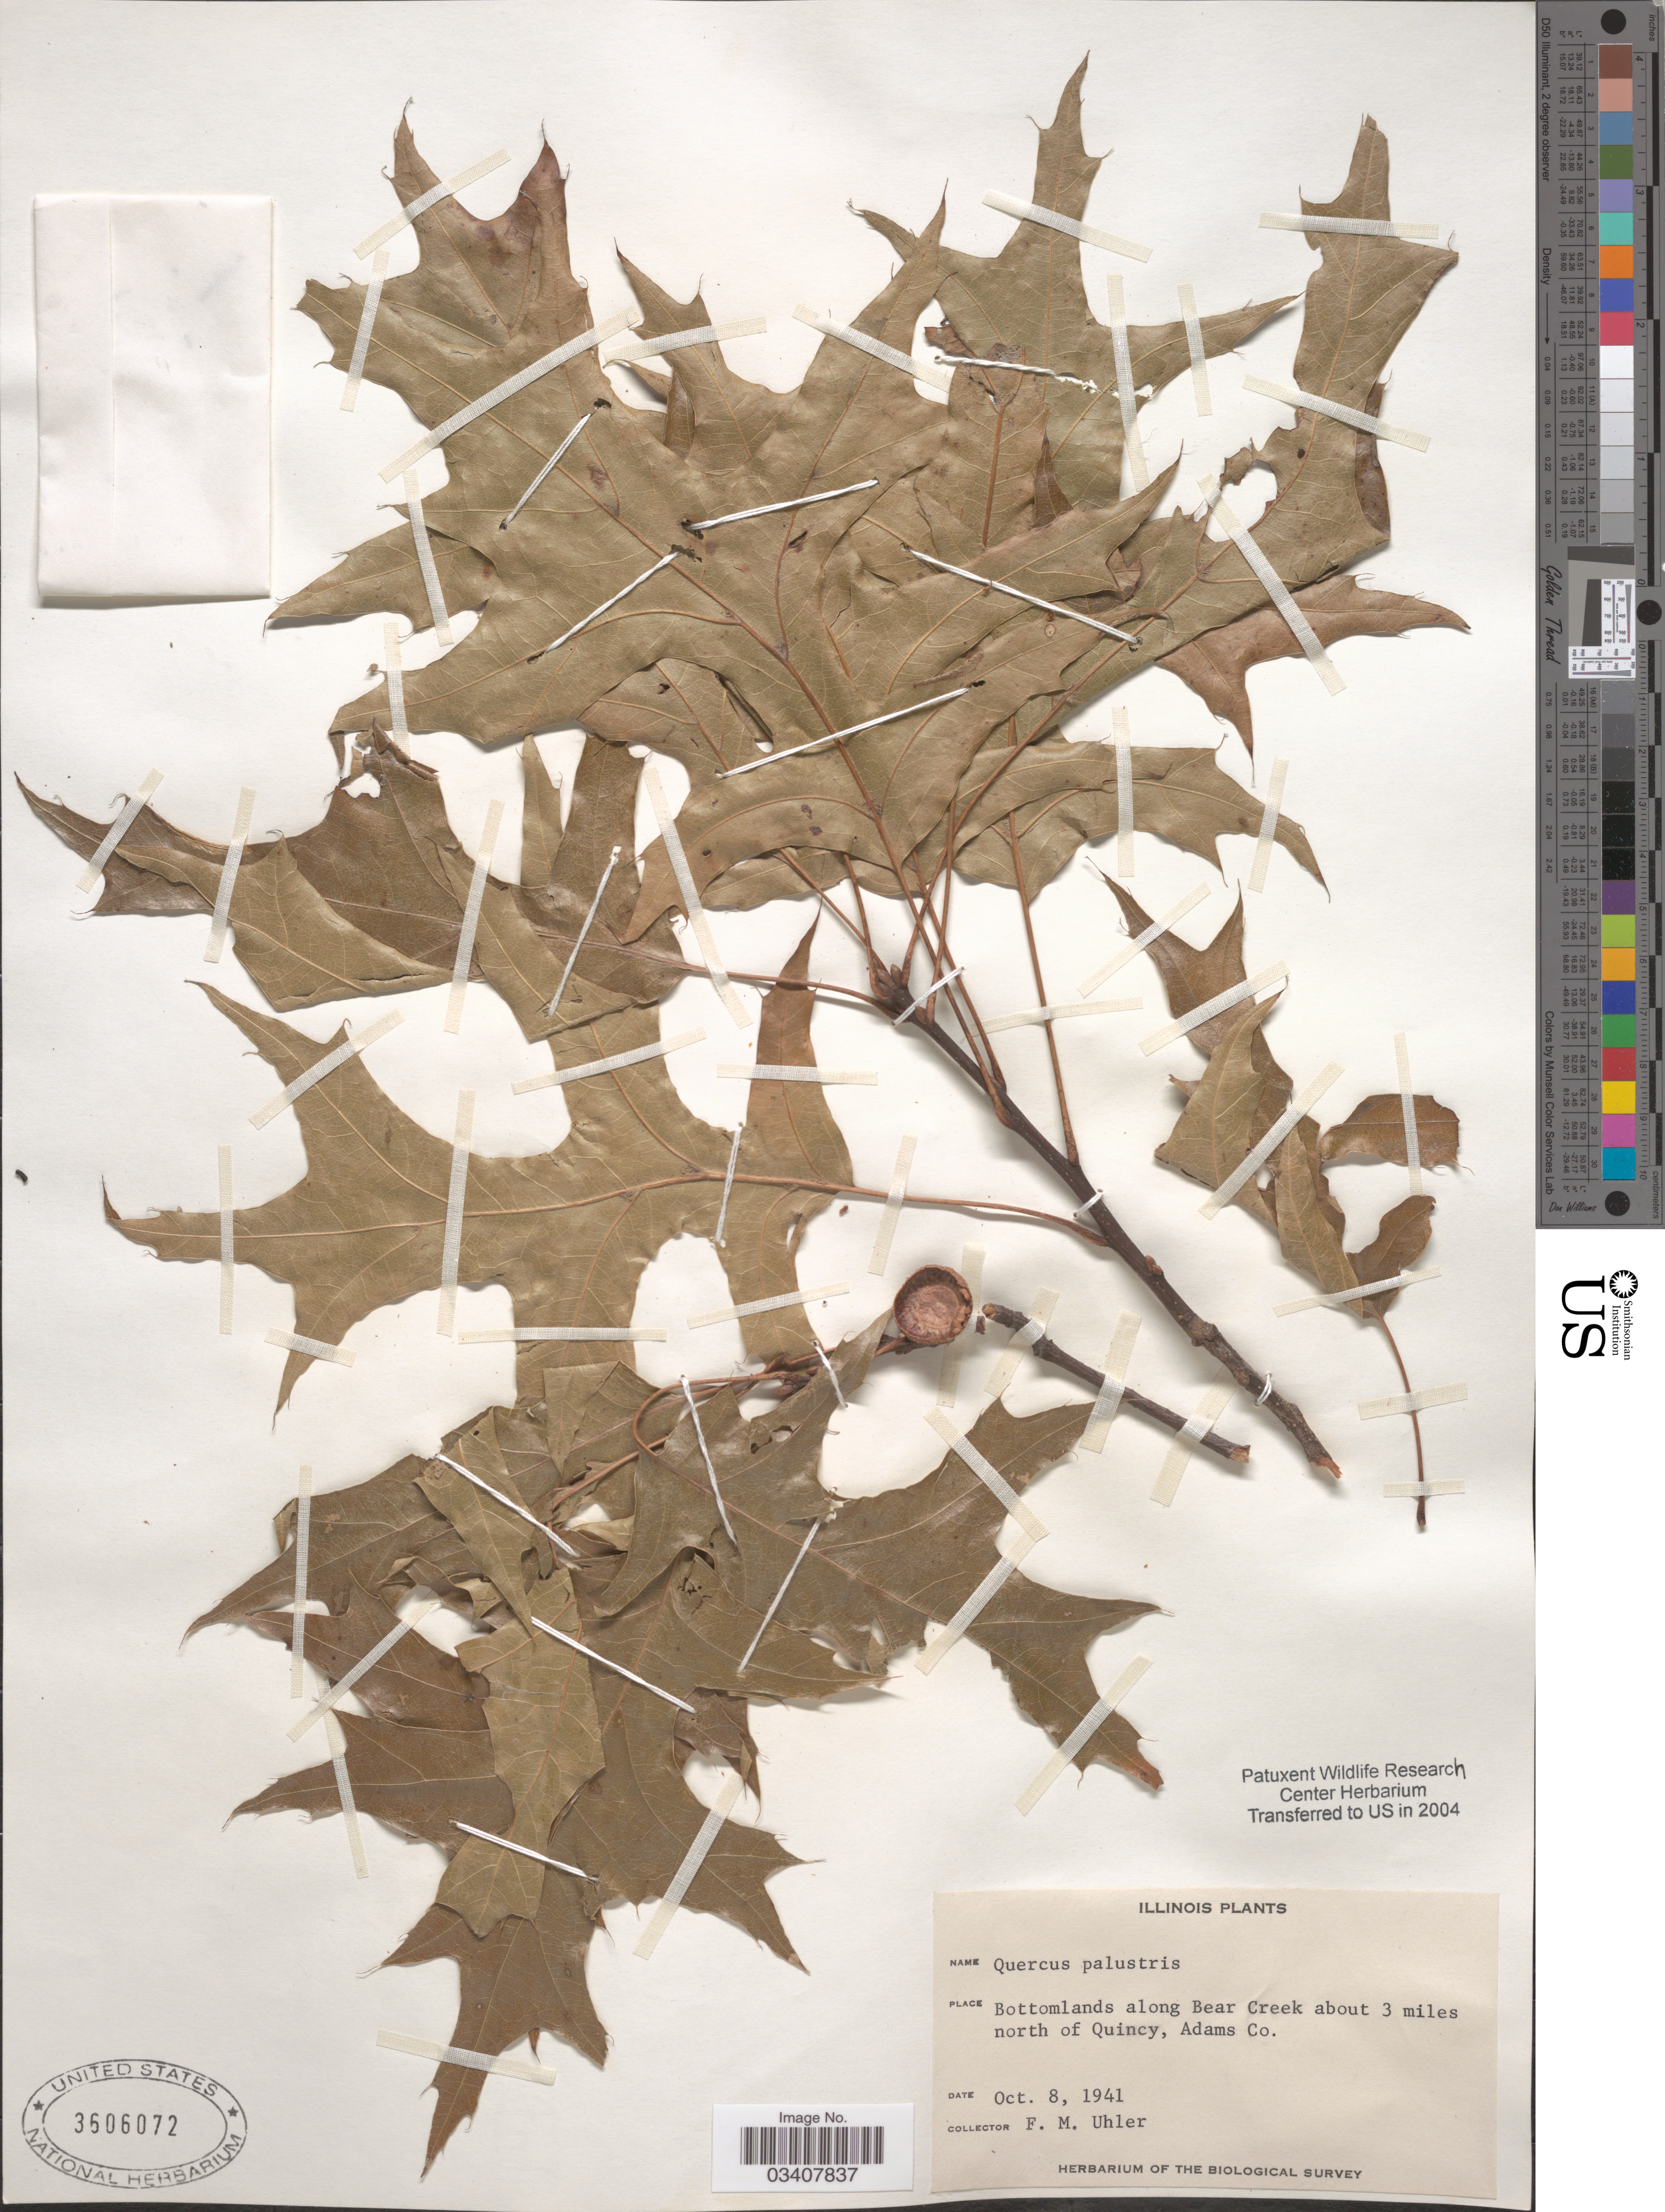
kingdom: Plantae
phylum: Tracheophyta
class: Magnoliopsida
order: Fagales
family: Fagaceae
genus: Quercus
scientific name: Quercus palustris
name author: Münchh.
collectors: F. M. Uhler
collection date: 1941-10-08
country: United States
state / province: Illinois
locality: Bottomlands along Bear Creek about 3 miles north of Quincy, Adams Co.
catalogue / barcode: US 3606072